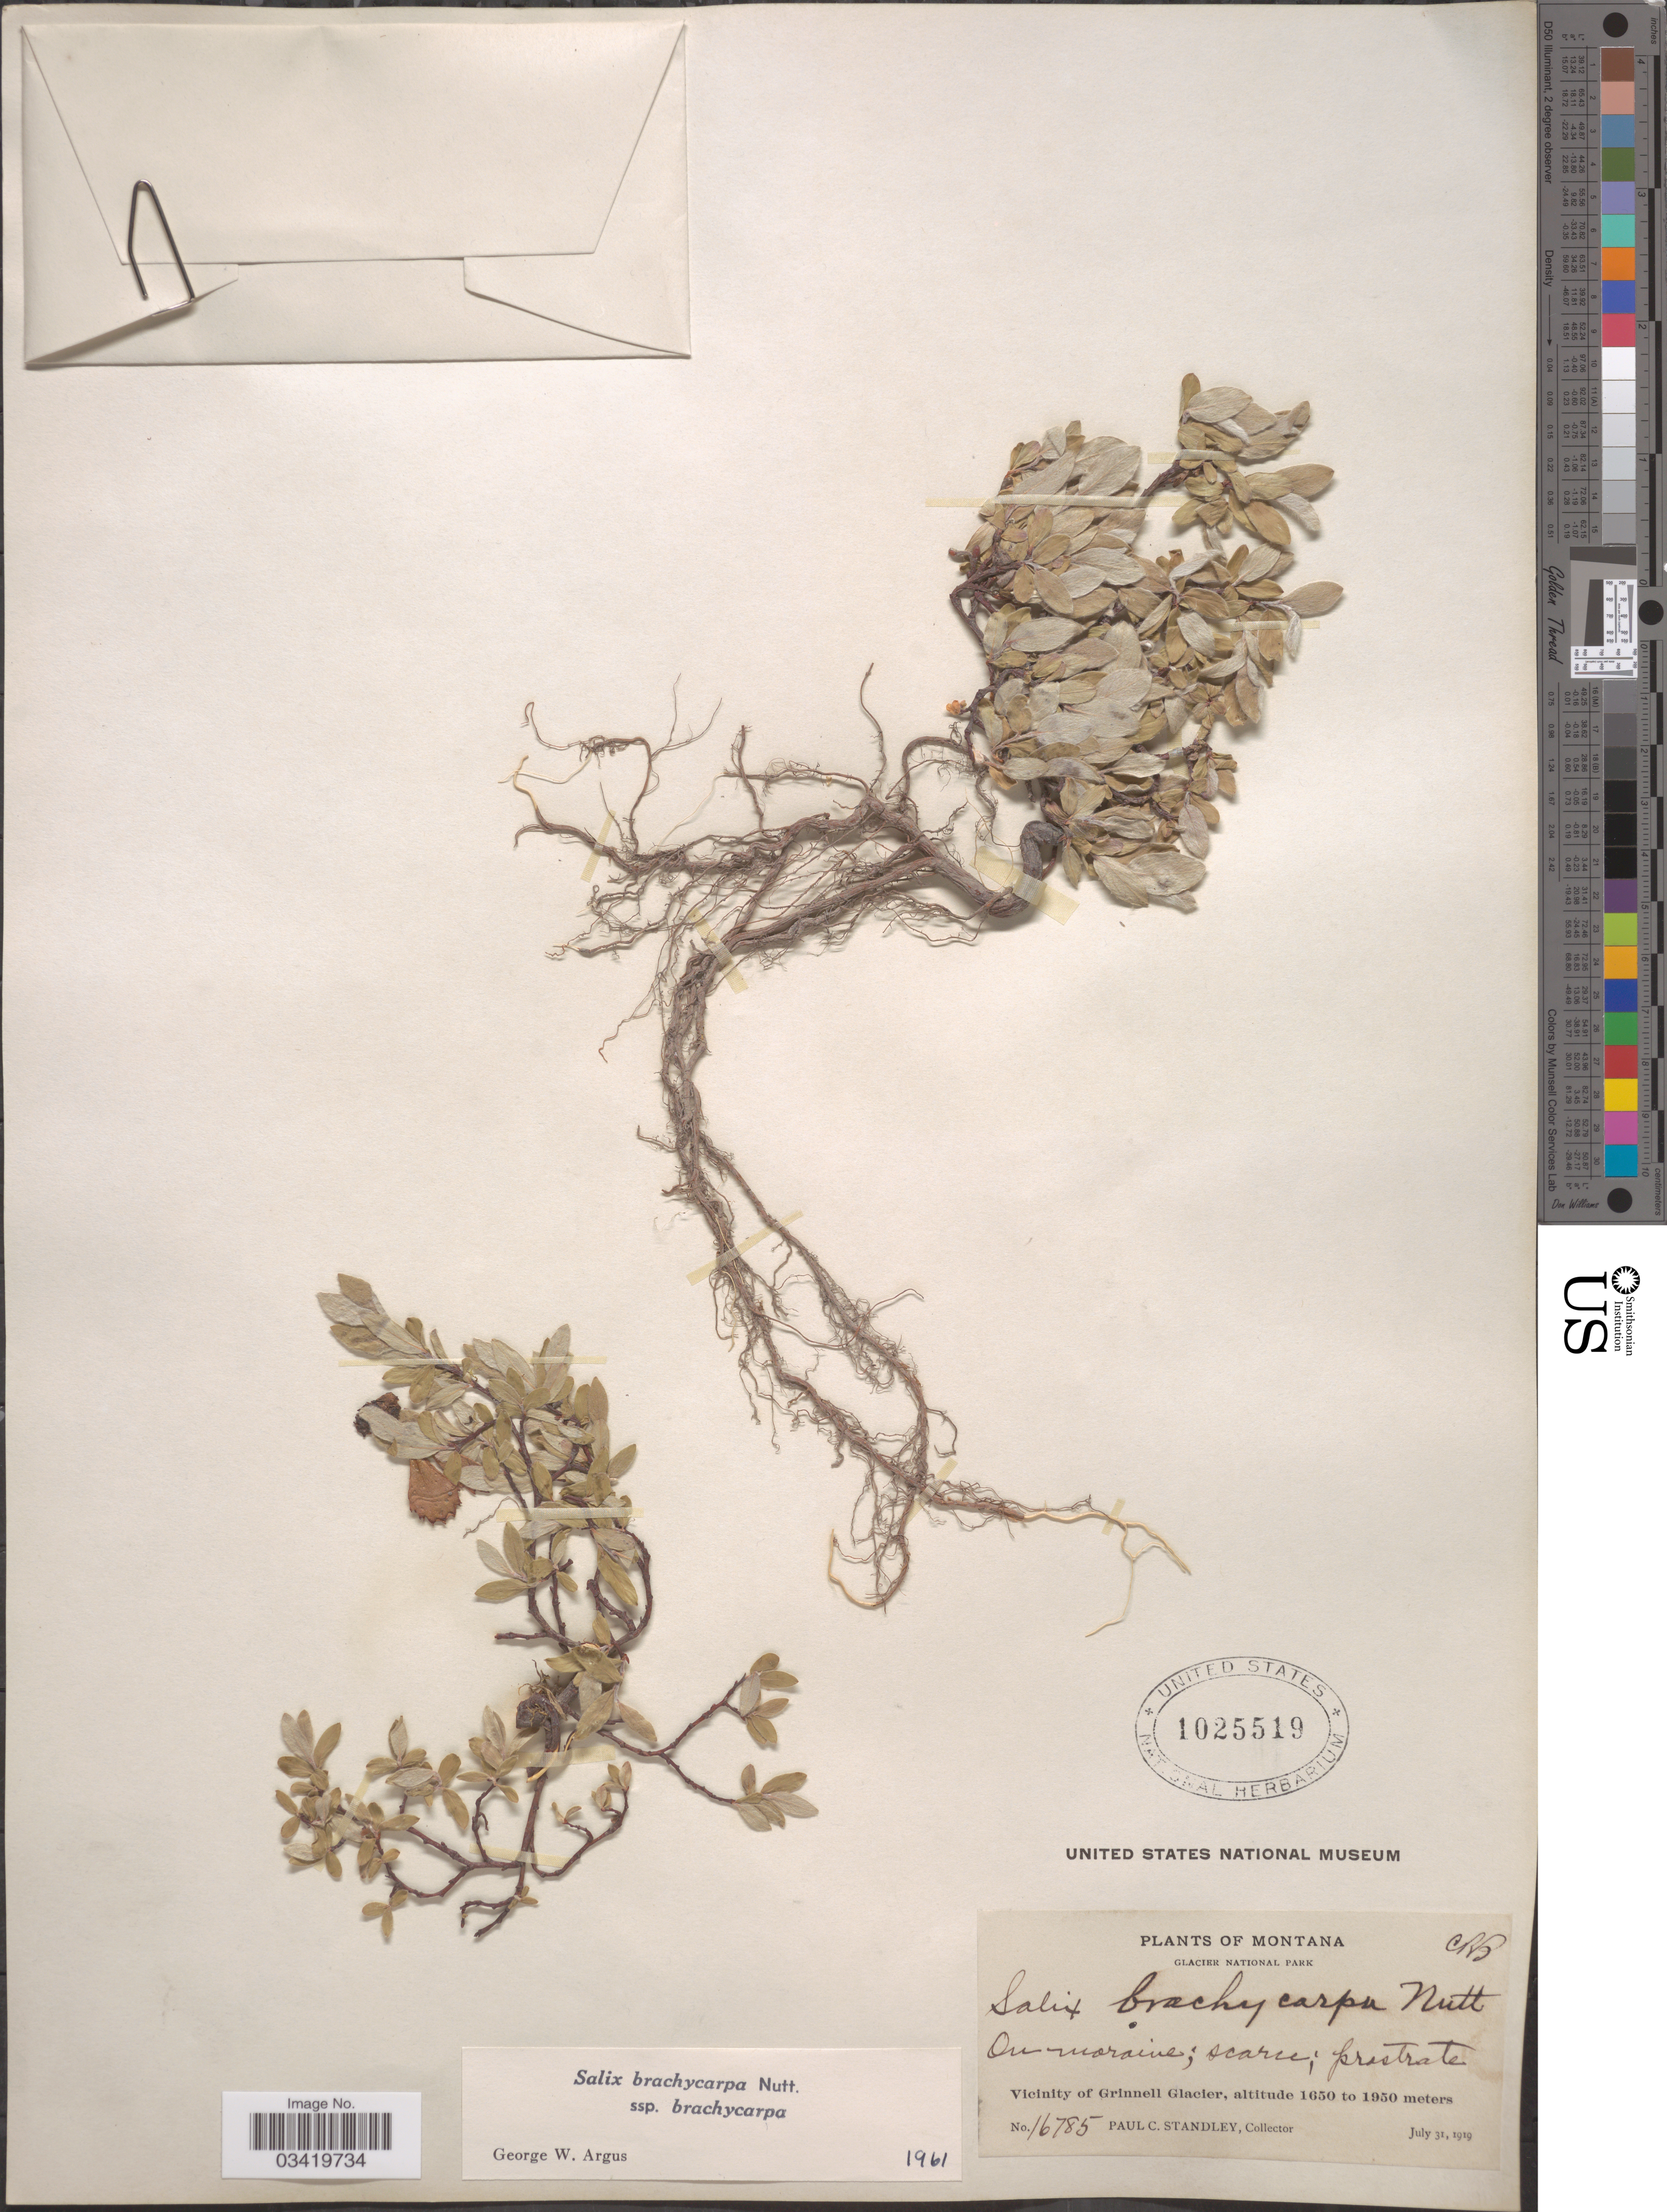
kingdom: Plantae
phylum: Tracheophyta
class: Magnoliopsida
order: Malpighiales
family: Salicaceae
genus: Salix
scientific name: Salix brachycarpa subsp. brachycarpa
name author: Nutt.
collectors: P. C. Standley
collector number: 16785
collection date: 1919-07-31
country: United States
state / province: Montana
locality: Glacier National Park. Vicinity of Grinnell Glacier.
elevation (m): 1650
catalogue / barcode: US 1025519